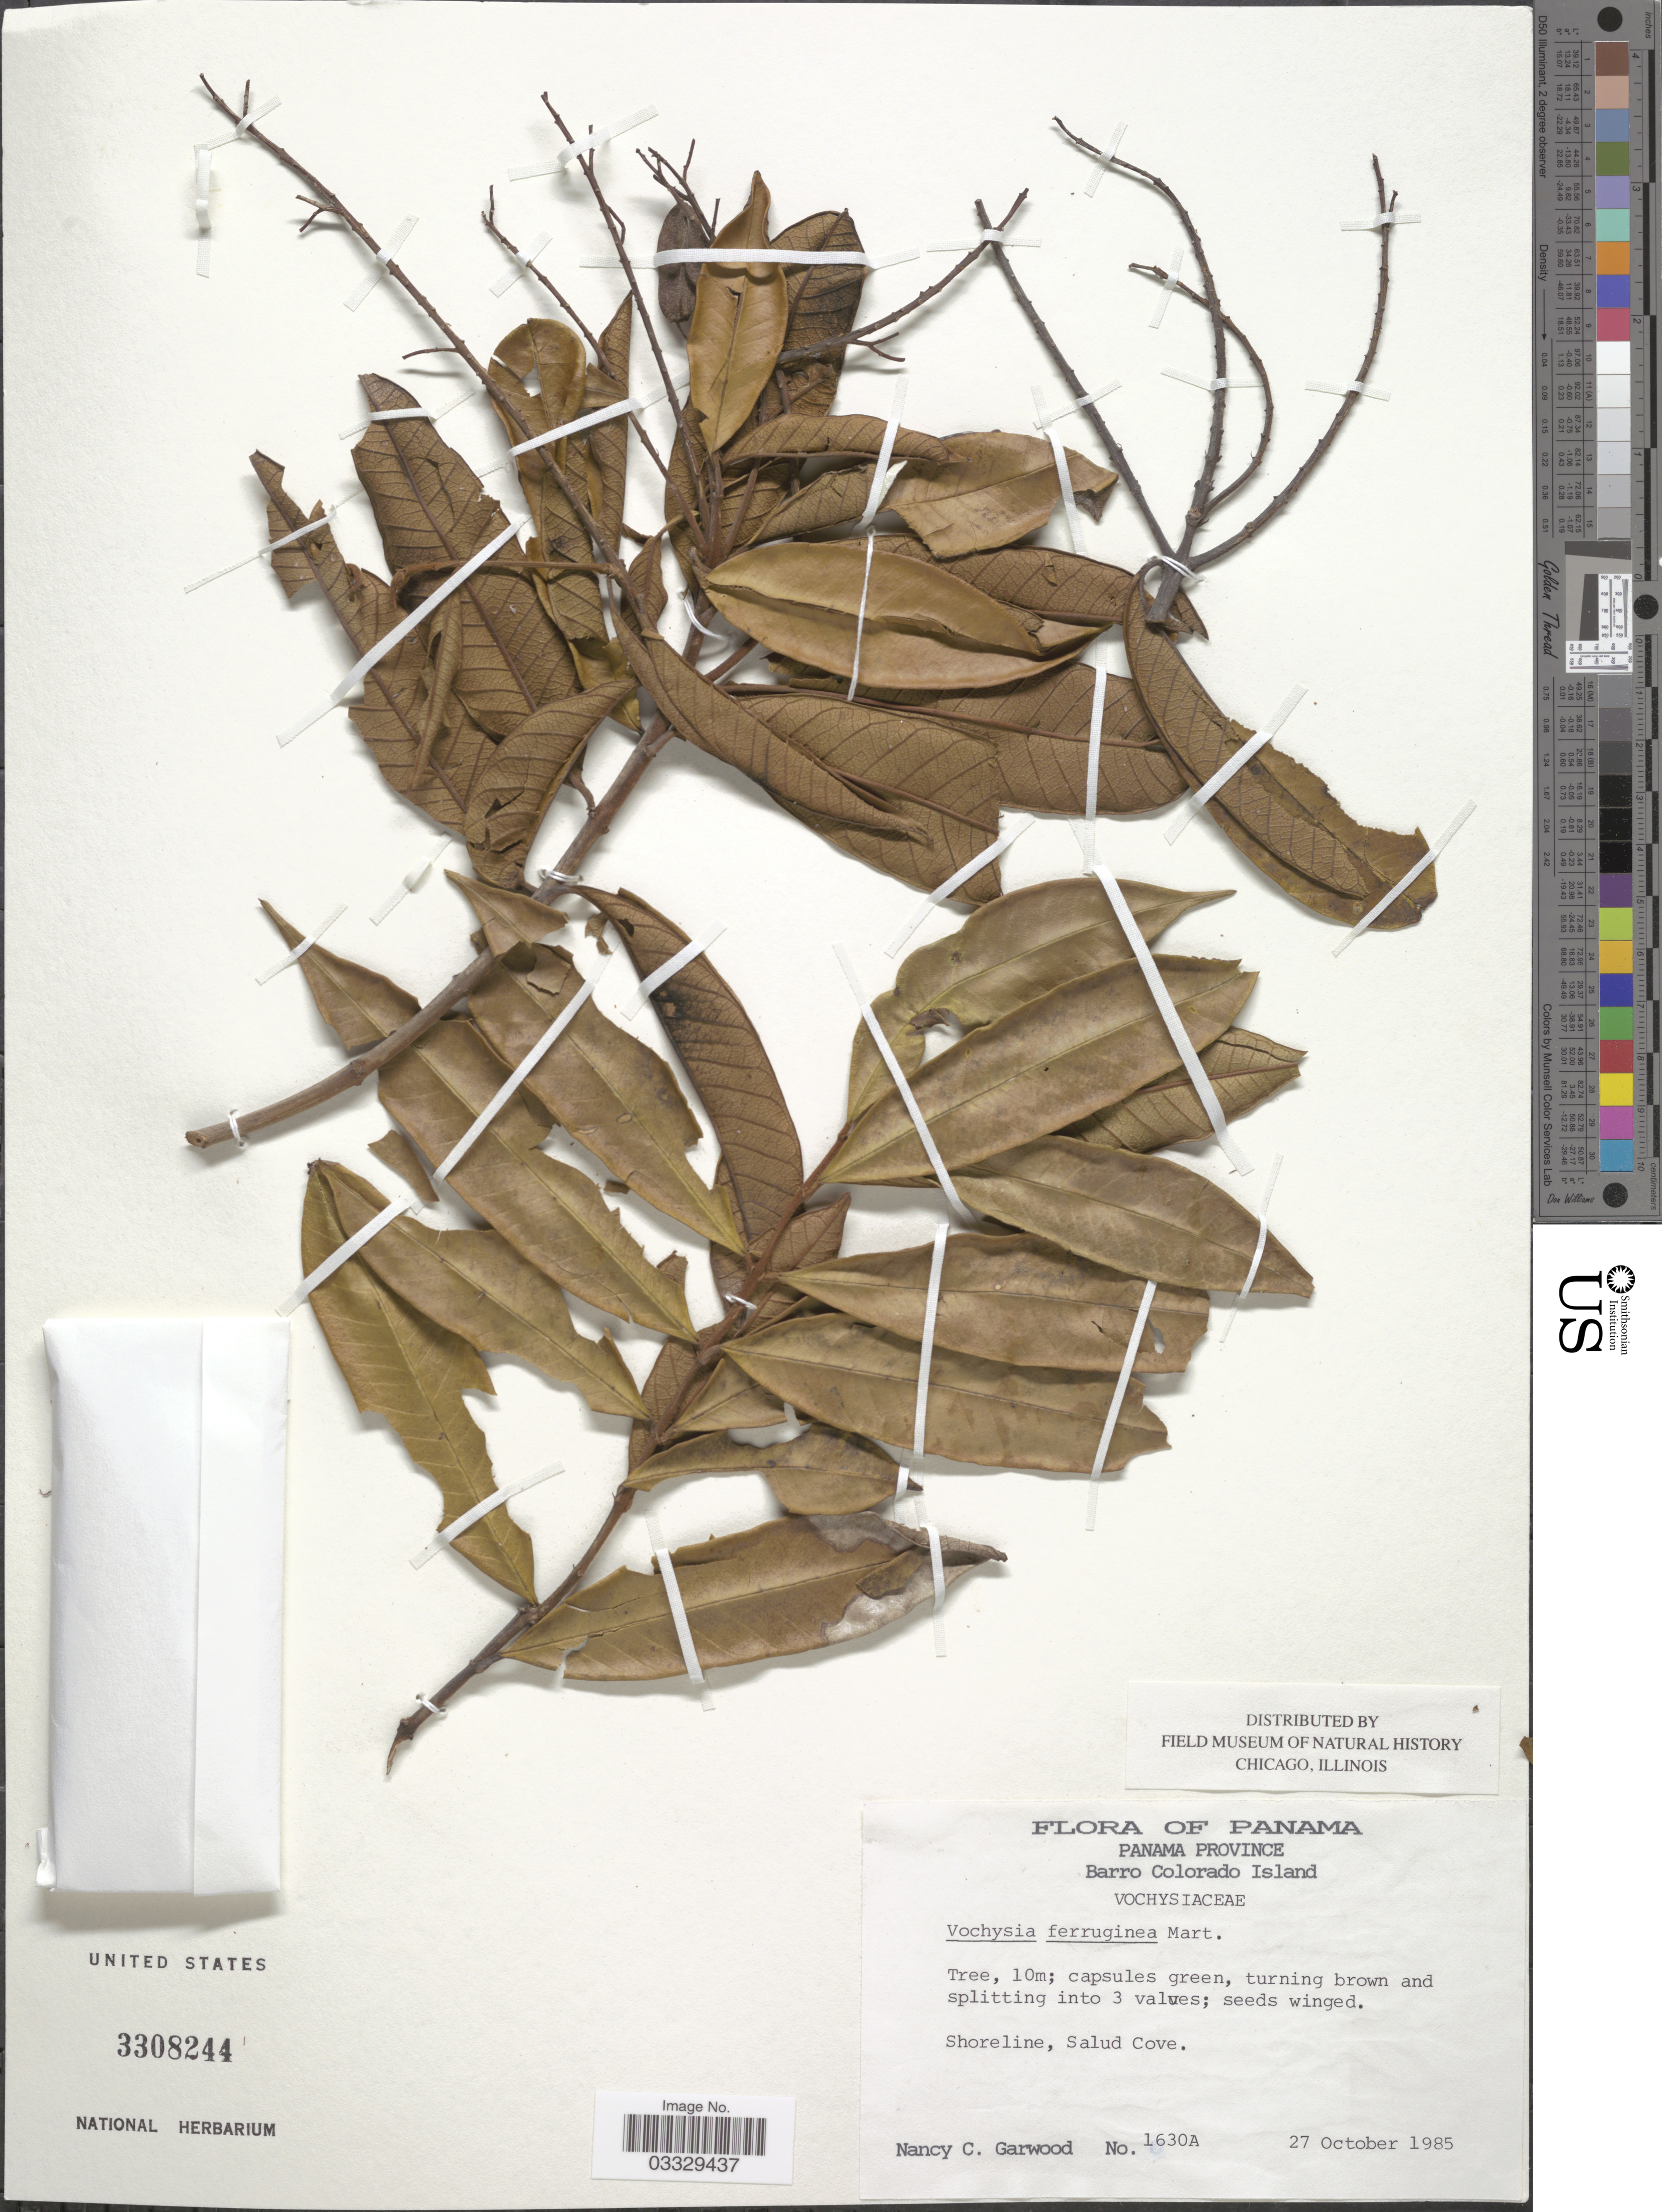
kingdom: Plantae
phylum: Tracheophyta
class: Magnoliopsida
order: Myrtales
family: Vochysiaceae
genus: Vochysia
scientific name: Vochysia ferruginea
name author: Mart.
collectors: N. C. Garwood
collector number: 1630A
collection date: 1985-10-27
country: Panama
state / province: Panamá Oeste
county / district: Canal Zone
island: Barro Colorado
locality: Barro Colorado Island. Shoreline, Salud Cove.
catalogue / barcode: US 3308244